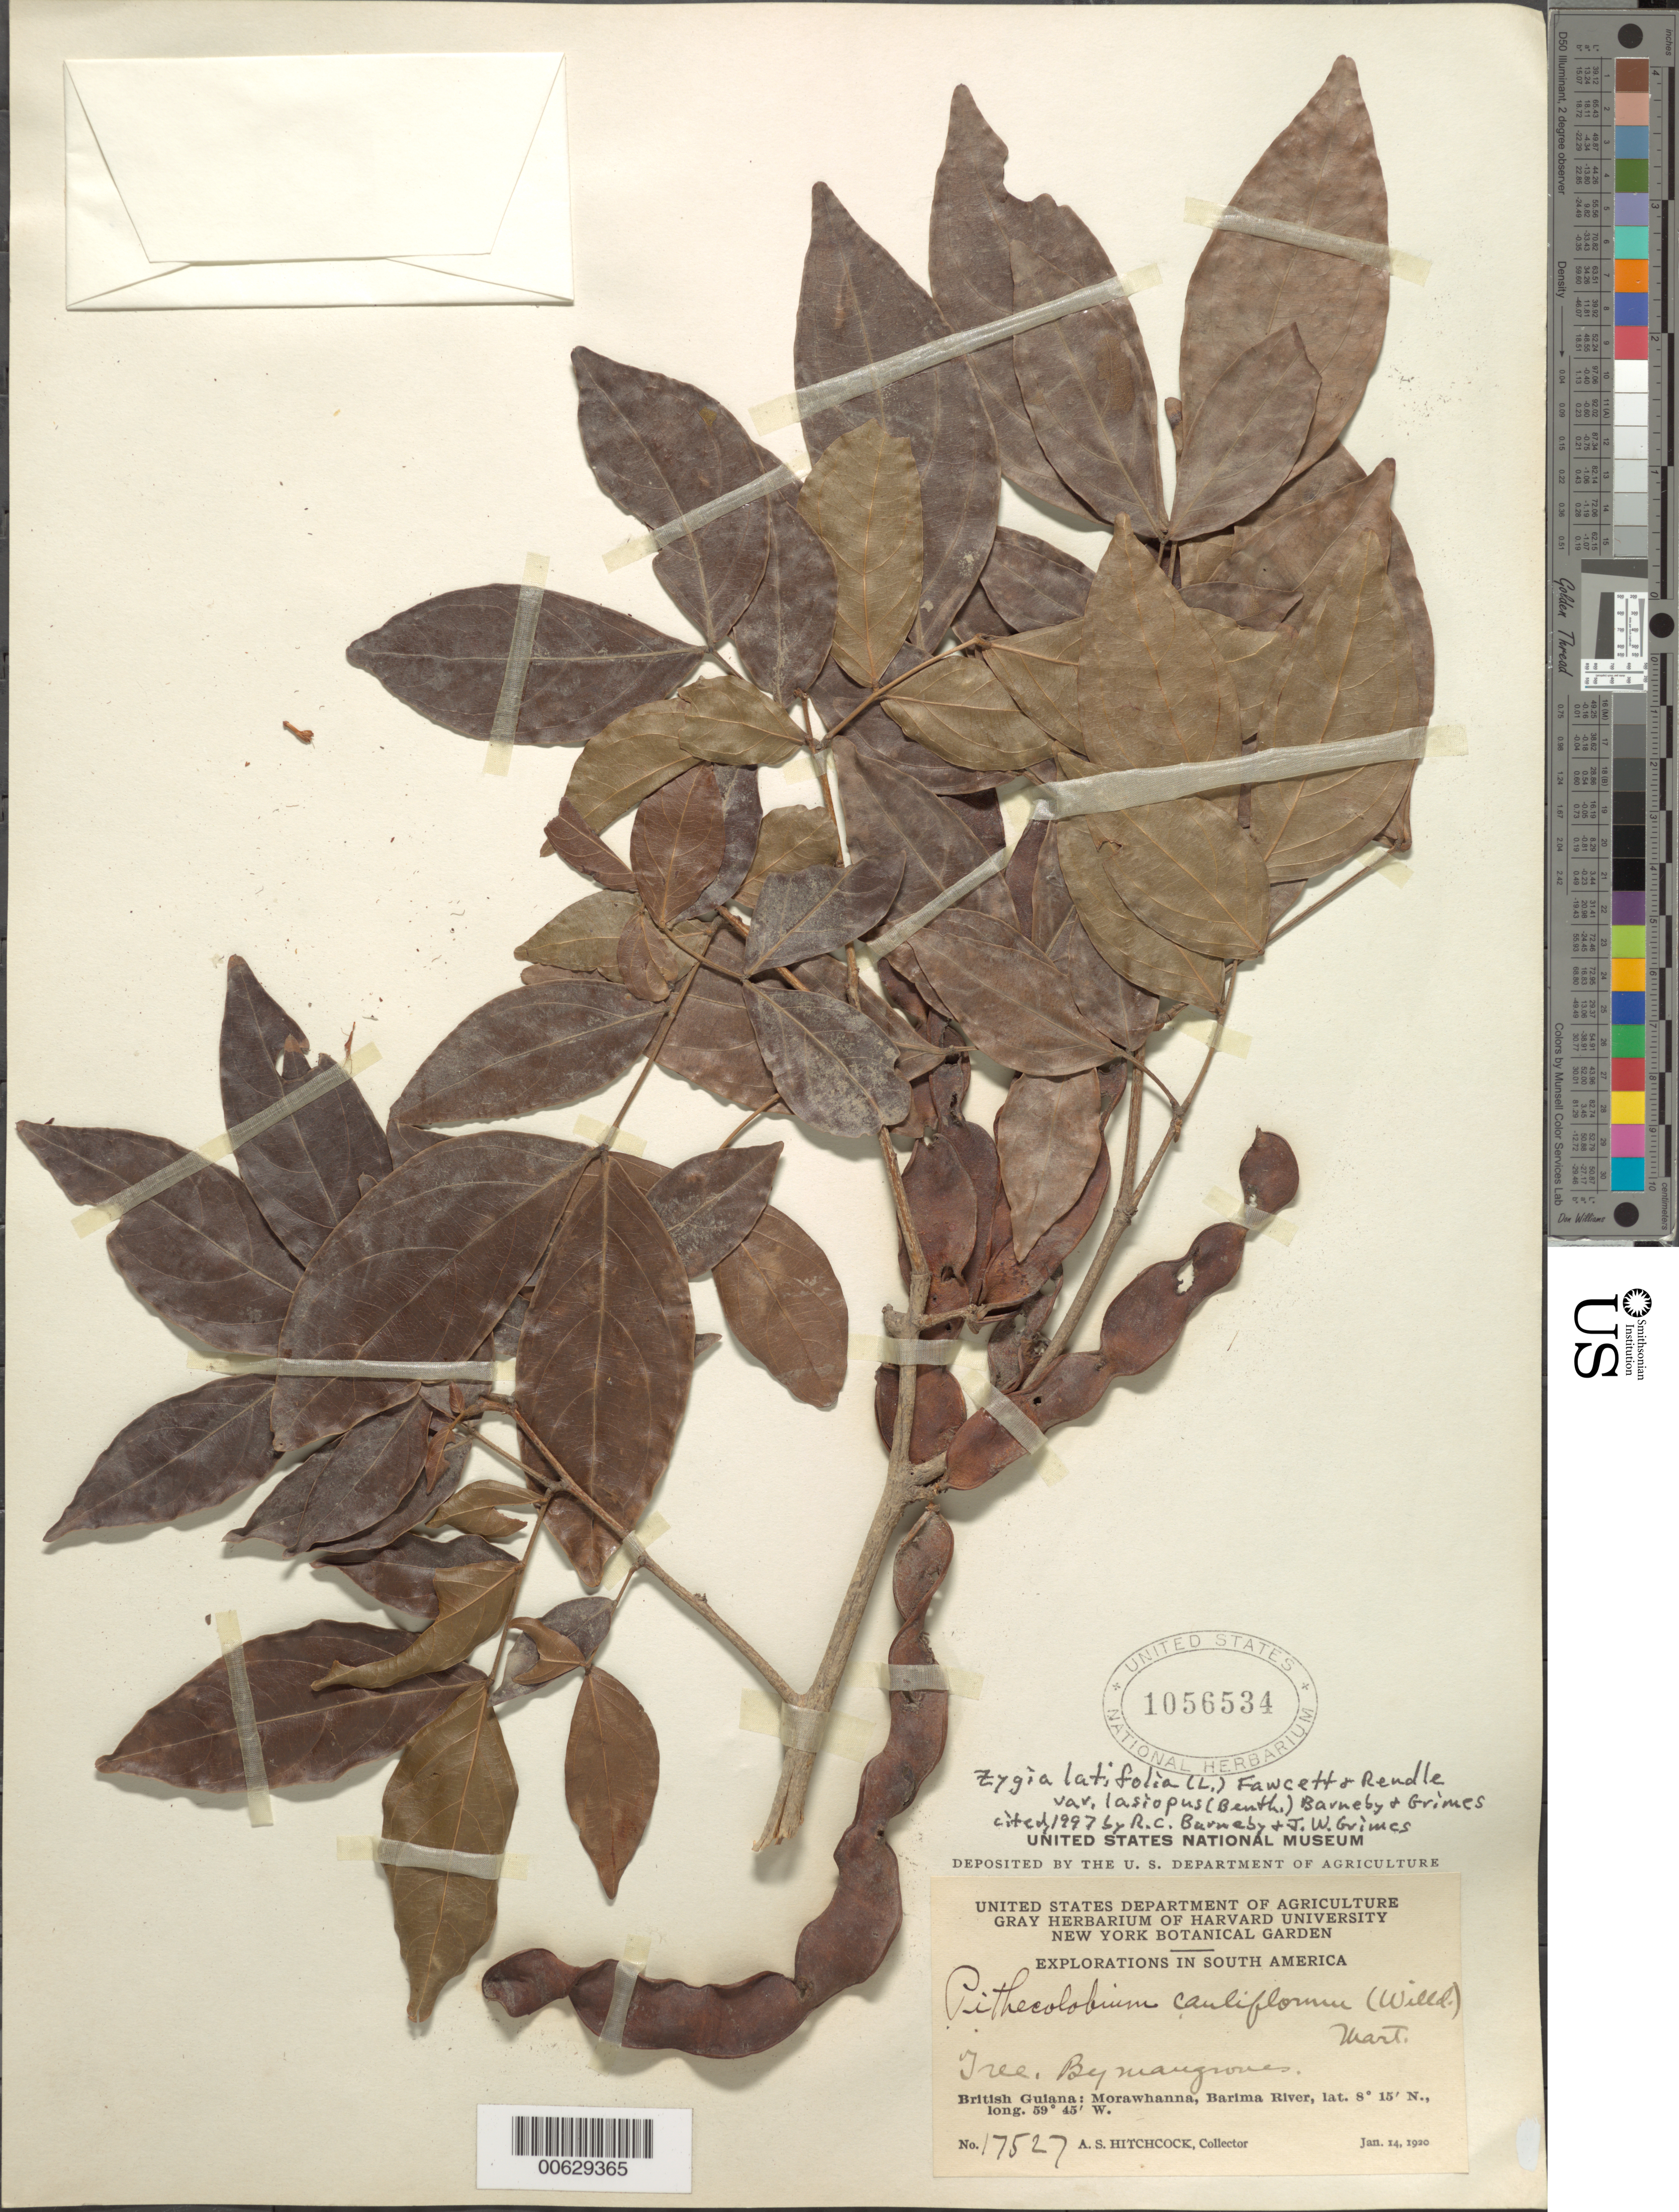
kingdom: Plantae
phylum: Tracheophyta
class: Magnoliopsida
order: Fabales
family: Fabaceae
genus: Zygia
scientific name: Zygia latifolia var. lasiopus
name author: (Benth.) Barneby & J.W. Grimes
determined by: Barneby, R. C.; Grimes, J. W.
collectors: A. S. Hitchcock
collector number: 17527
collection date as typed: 14-Jan-20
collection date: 1920-01-14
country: Guyana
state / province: Barima-Waini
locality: Morawhanna, vic., Barima R.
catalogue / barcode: US 1056534